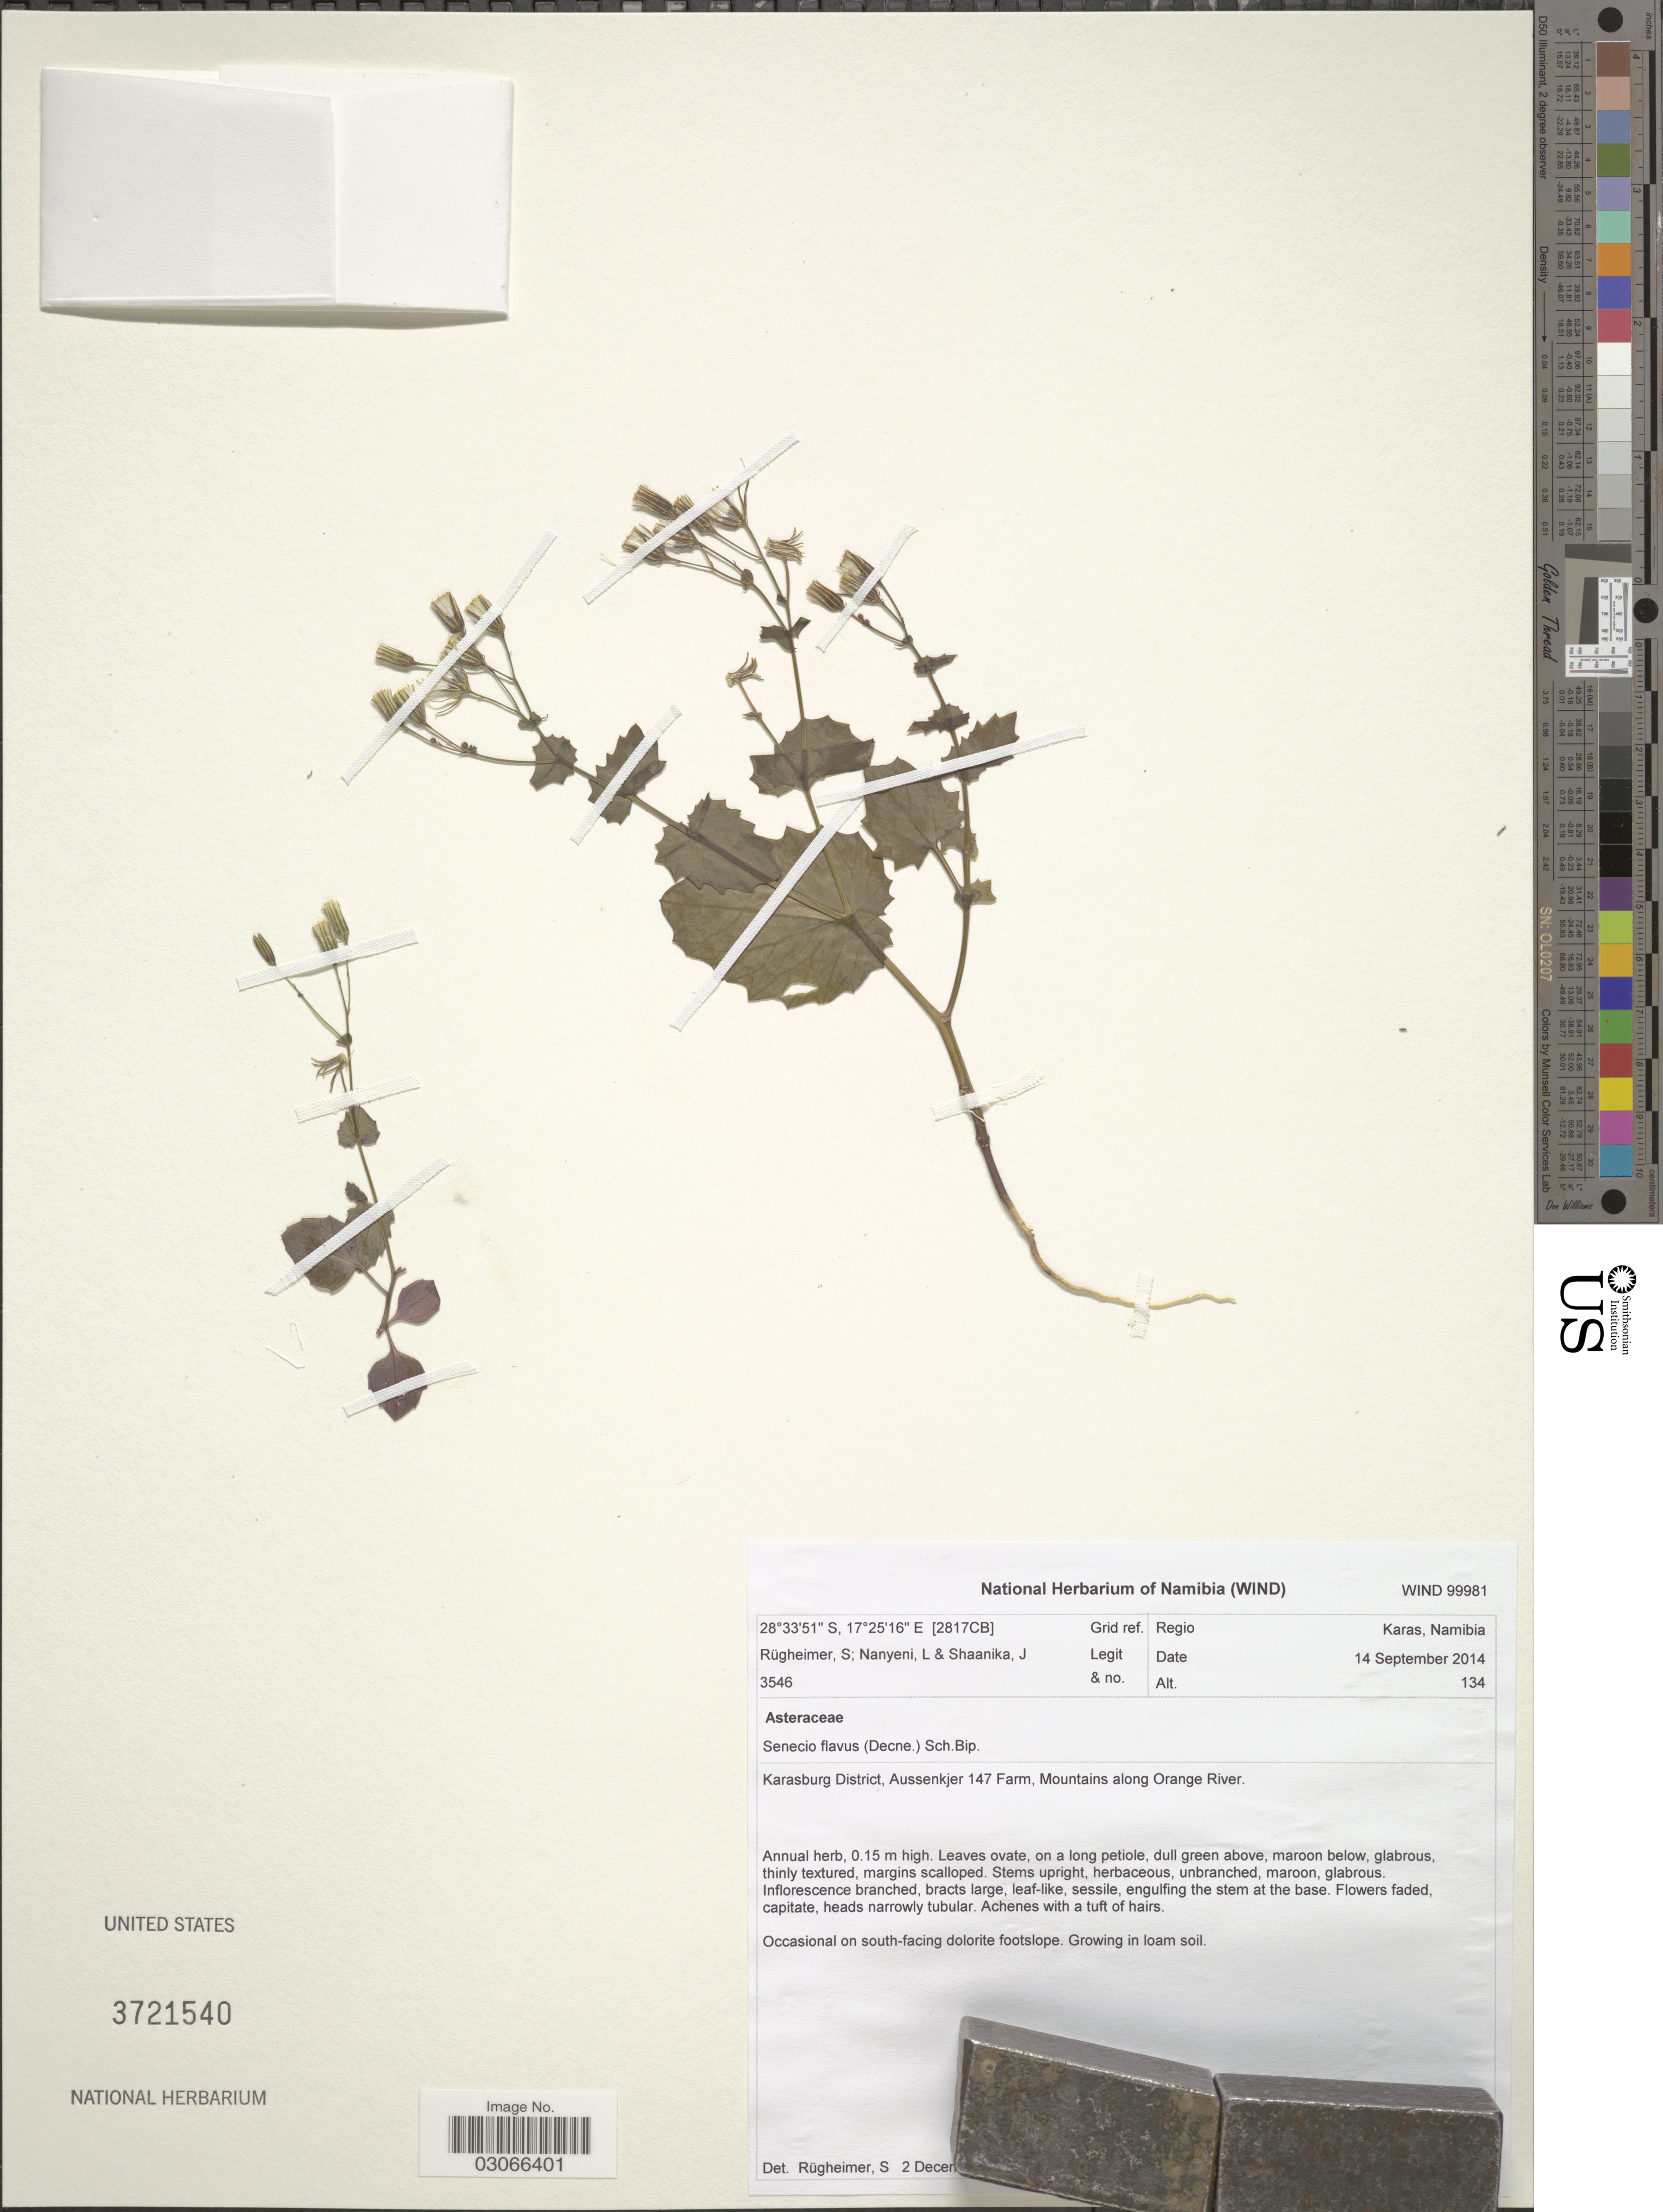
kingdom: Plantae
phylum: Tracheophyta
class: Magnoliopsida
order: Asterales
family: Asteraceae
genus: Senecio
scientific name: Senecio flavus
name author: (Decne.) Sch. Bip.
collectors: S. Rugheimer, L. Nanyeni & J. Shaanika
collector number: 3546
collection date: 2014-09-14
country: Namibia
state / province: Karas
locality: [2817CB] Grid ref. Regio Karas. Karasburg District, Aussenkjer 147 Farm, Mountains along Orange River.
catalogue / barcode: US 3721540